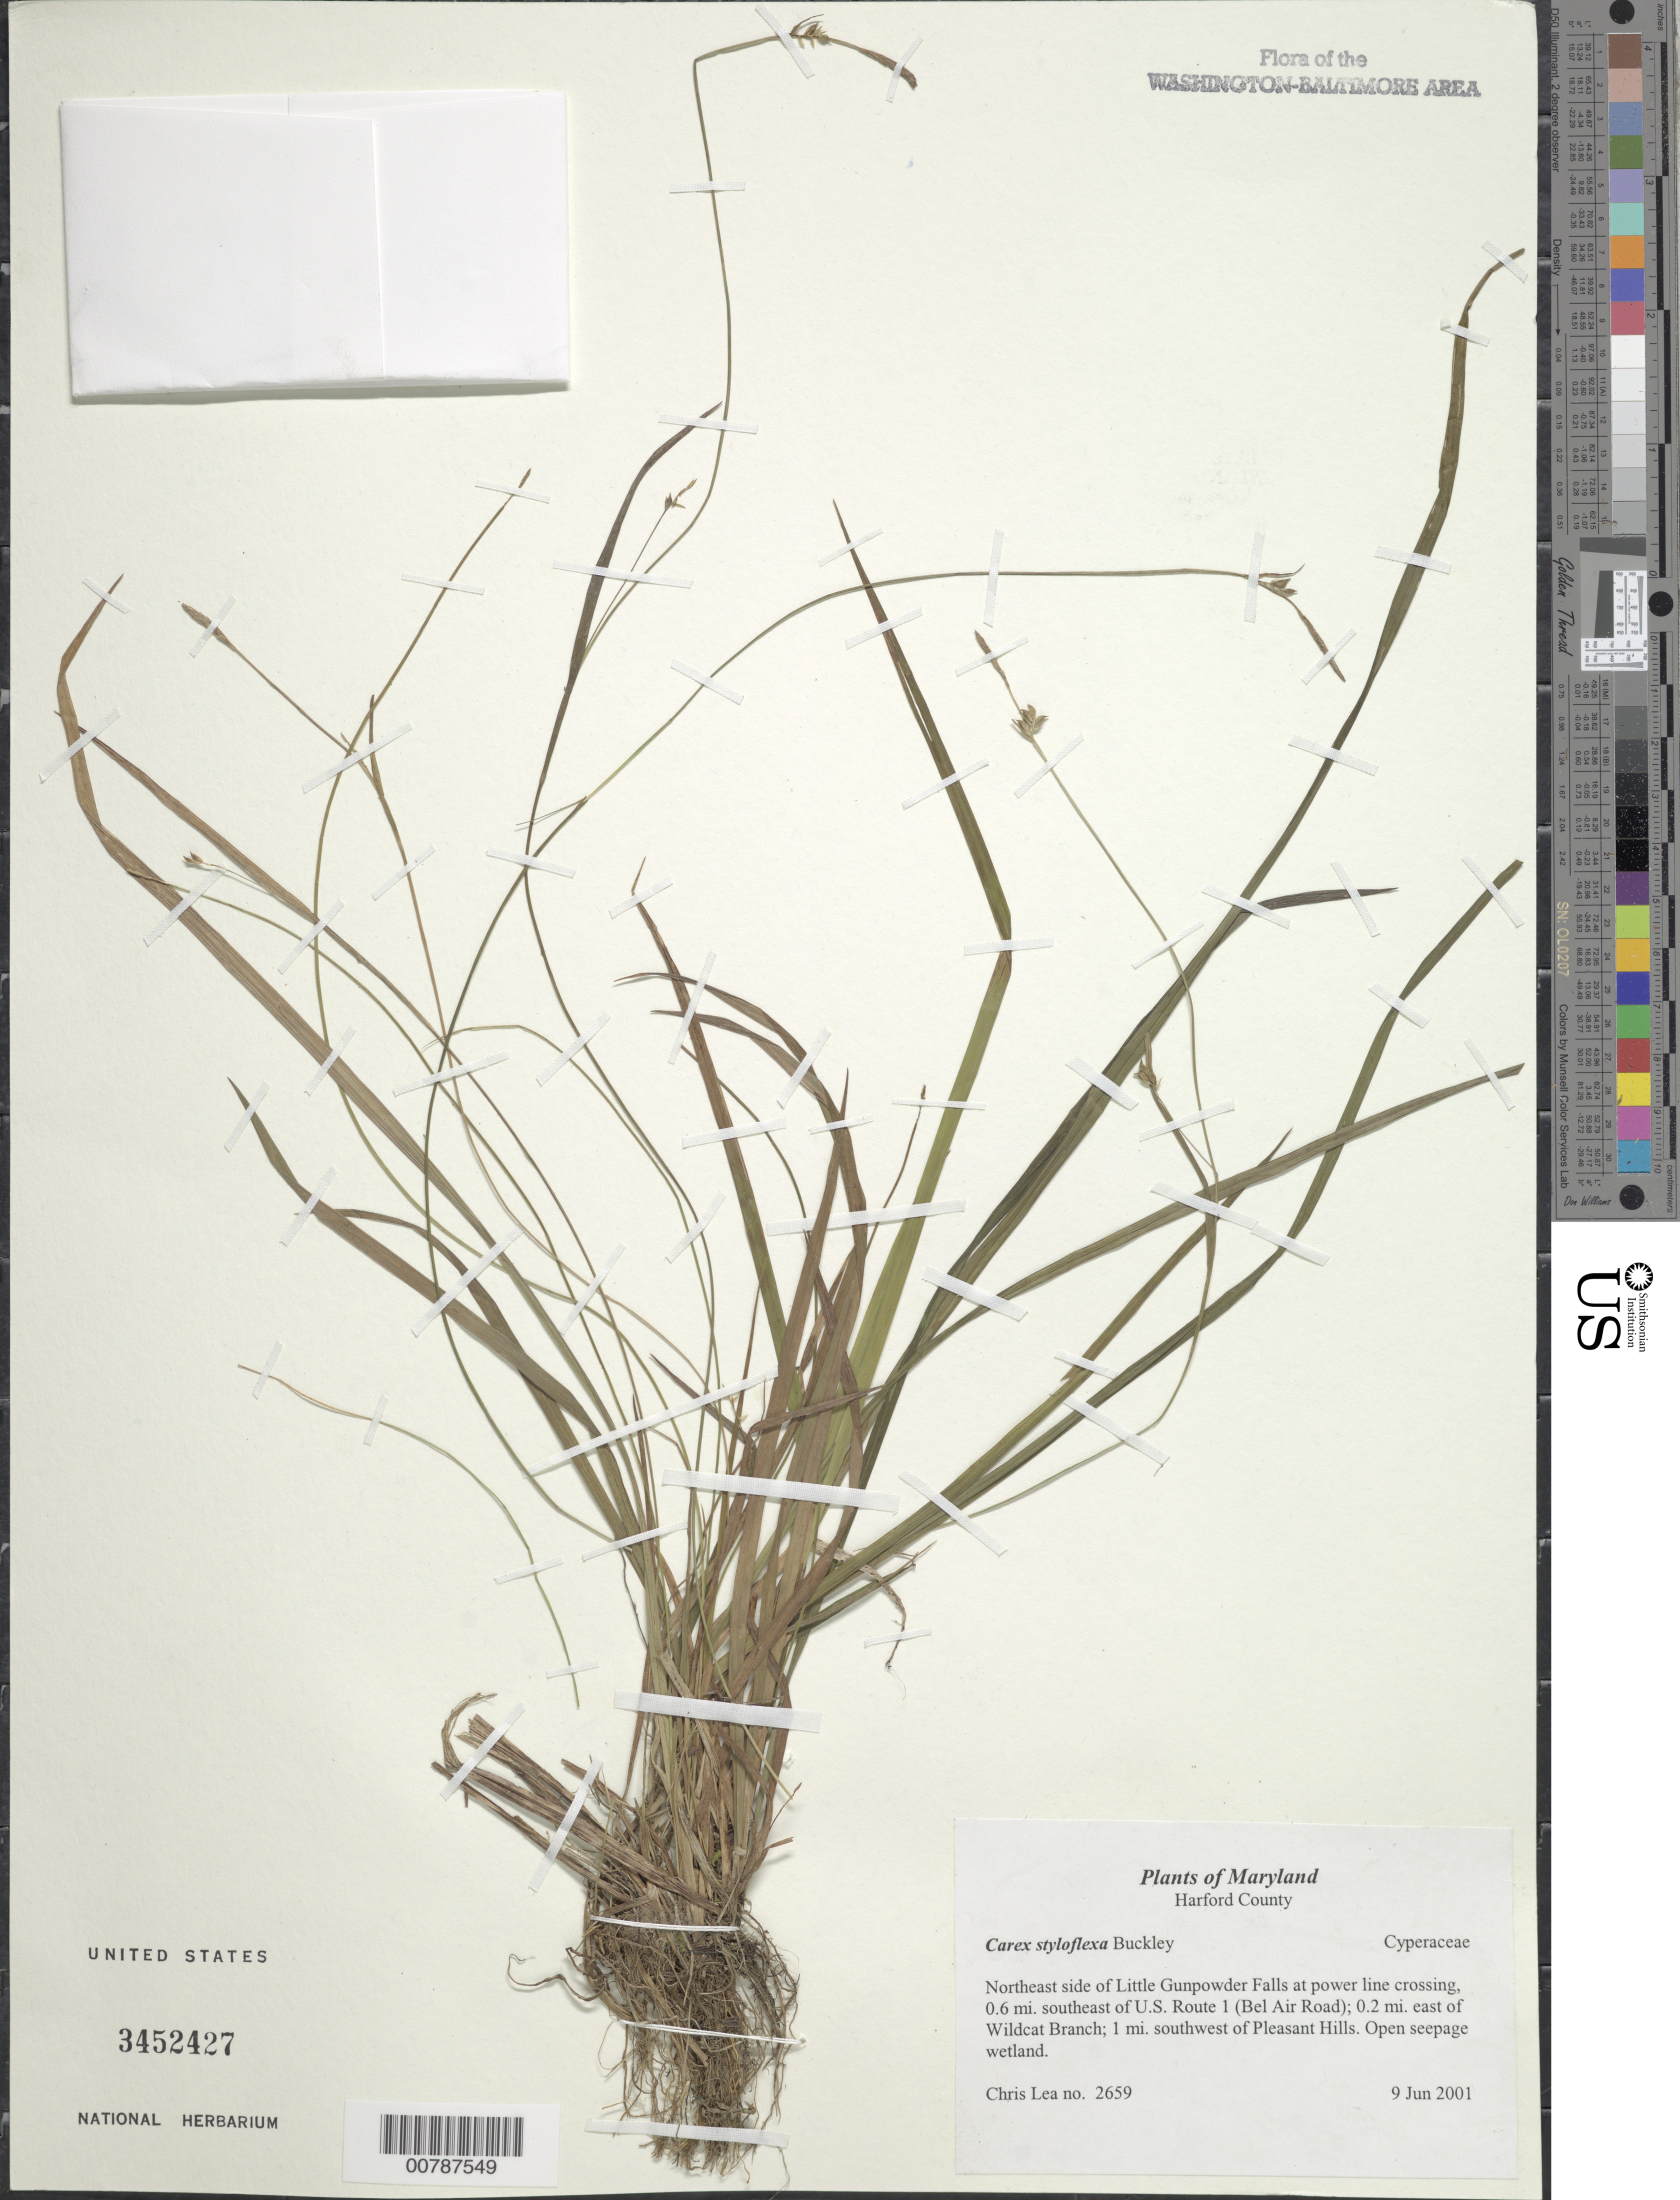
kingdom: Plantae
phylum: Tracheophyta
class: Liliopsida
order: Poales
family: Cyperaceae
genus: Carex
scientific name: Carex styloflexa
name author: Buckley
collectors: C. Lea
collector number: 2659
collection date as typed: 9 Jun 2001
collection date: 2001-06-09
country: United States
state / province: Maryland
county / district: Harford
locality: Northeast side of Little Gunpowder Falls at power line crossing, 0.6 mi. southeast of U.S. Route 1 (Bel Air Road); 0.2 mi. east of Wildcat Branch.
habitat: Open seepage wetland.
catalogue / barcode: US 3452427